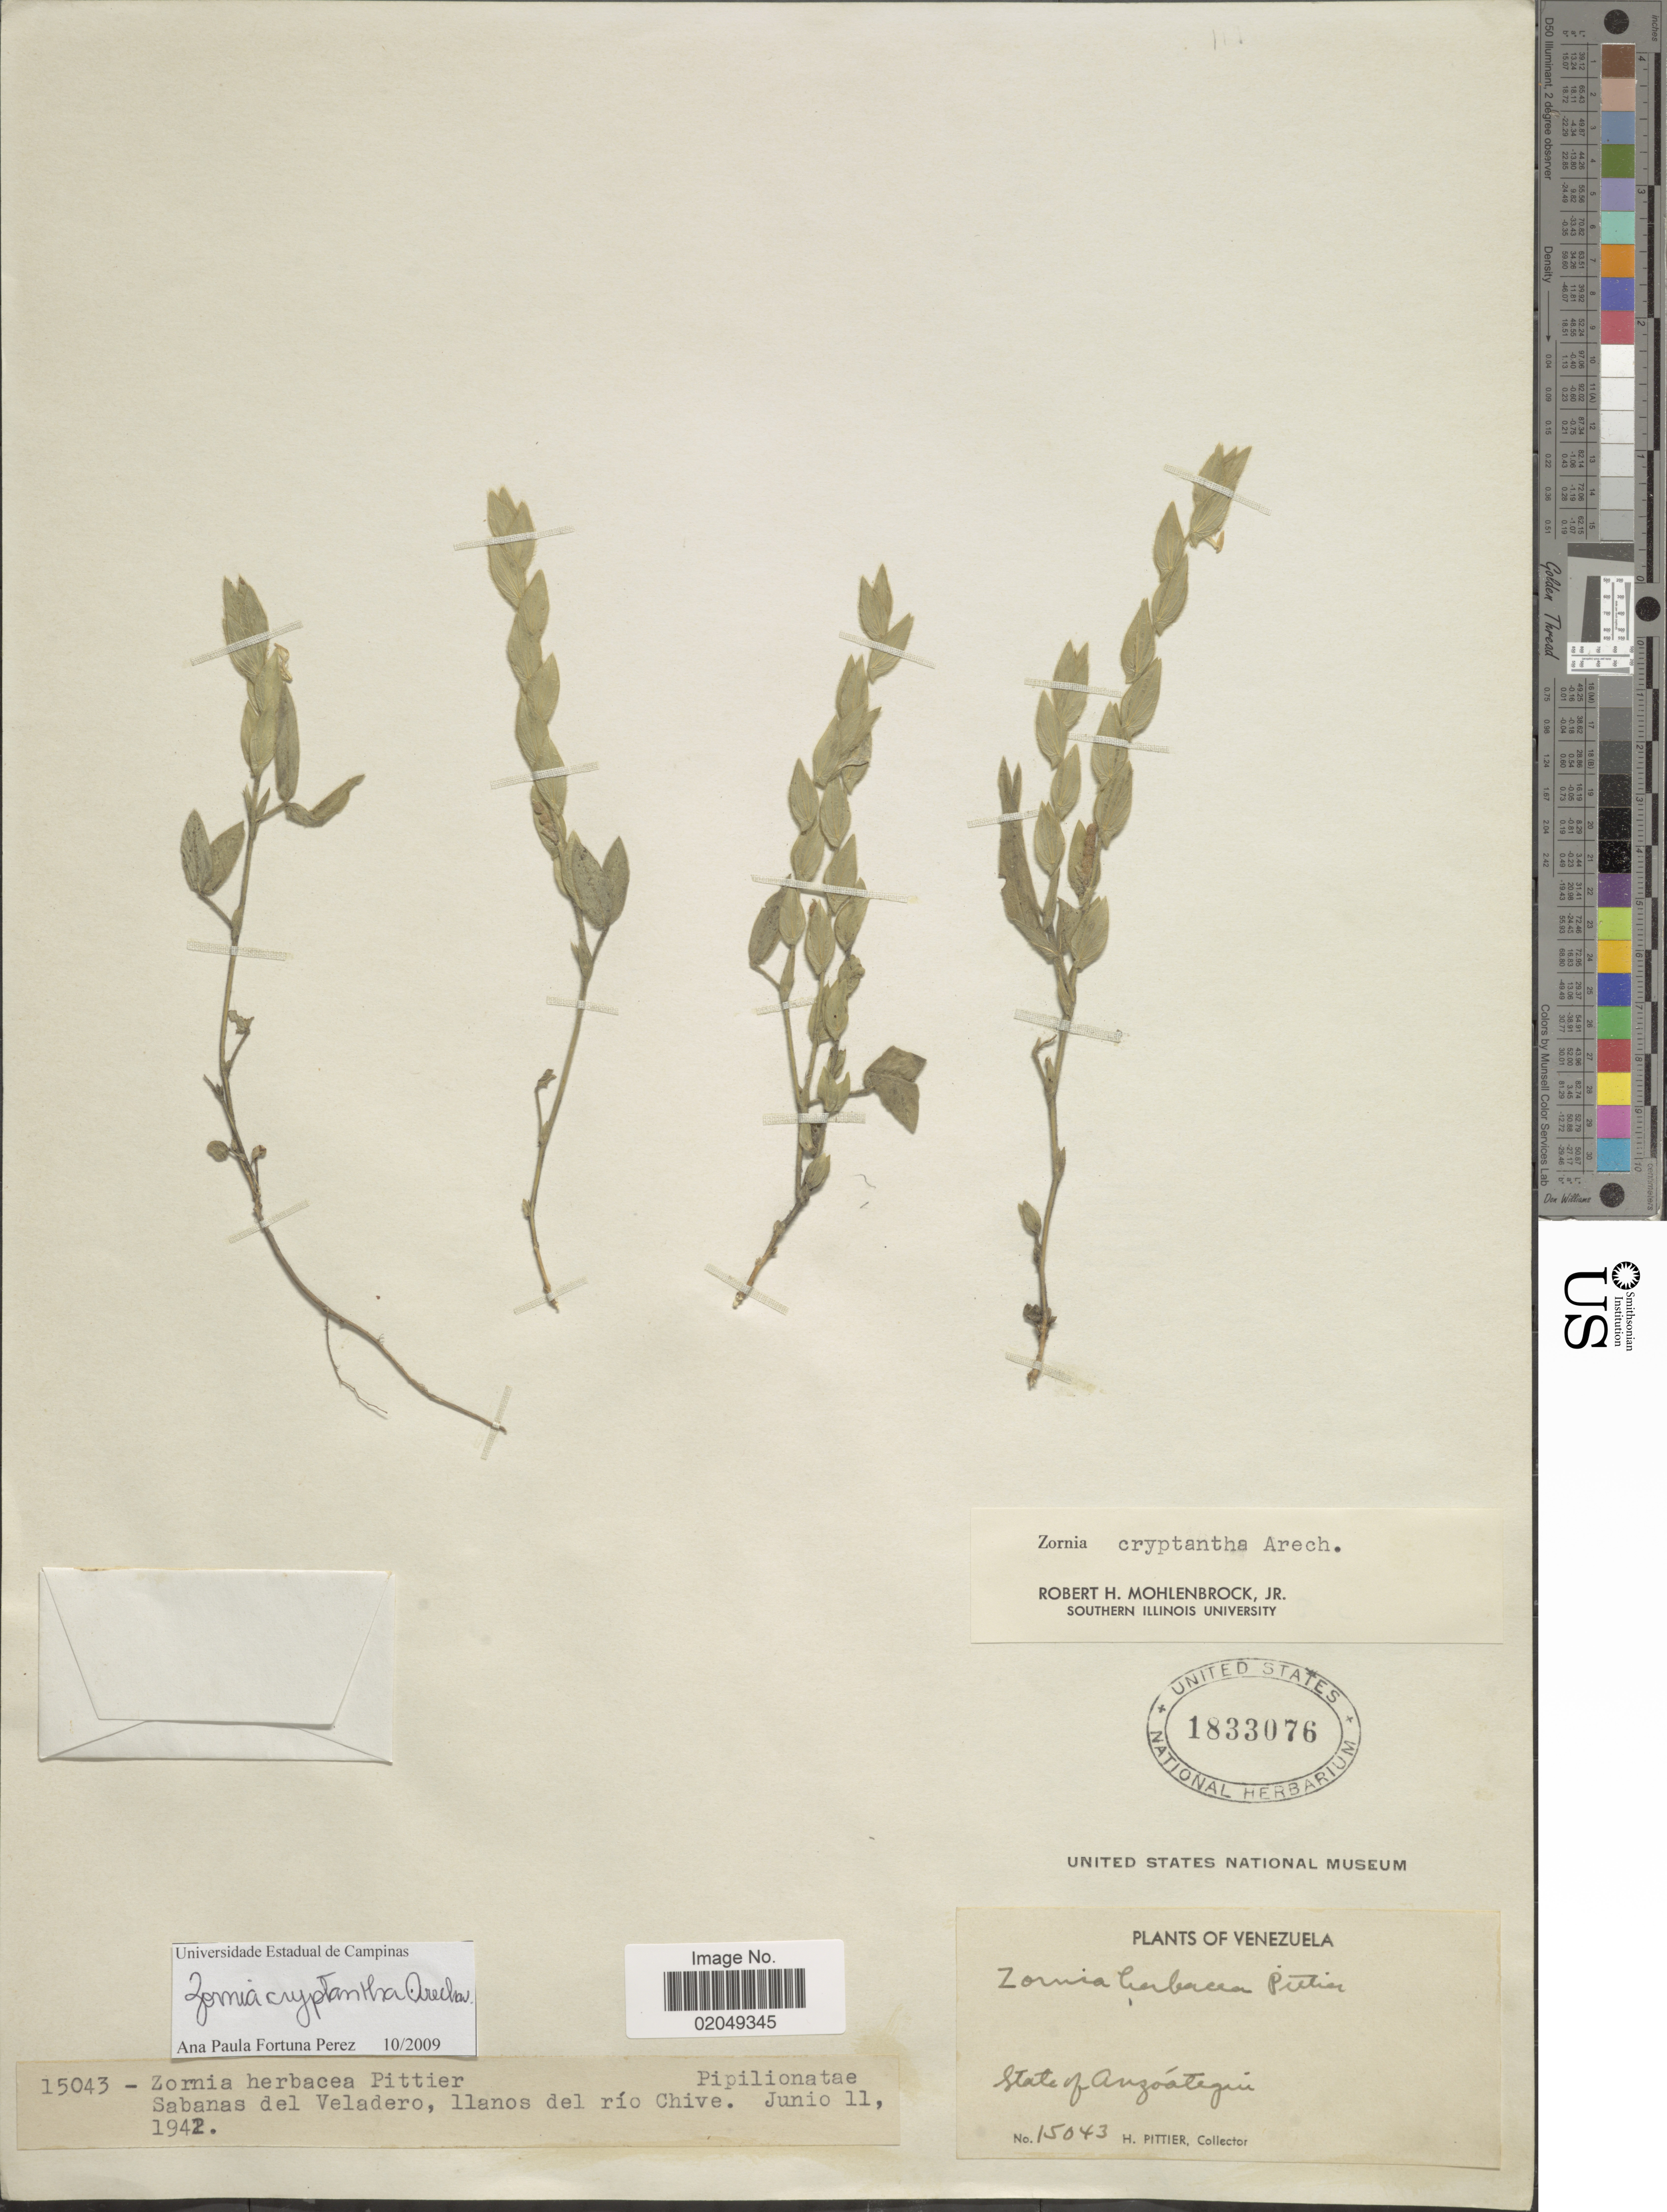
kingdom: Plantae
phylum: Tracheophyta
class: Magnoliopsida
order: Fabales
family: Fabaceae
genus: Zornia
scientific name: Zornia cryptantha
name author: Arechav.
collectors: H. F. Pittier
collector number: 15043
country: Venezuela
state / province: Anzoategui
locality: Sabanas del Veladero, llanos del rio Chive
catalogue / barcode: US 1833076